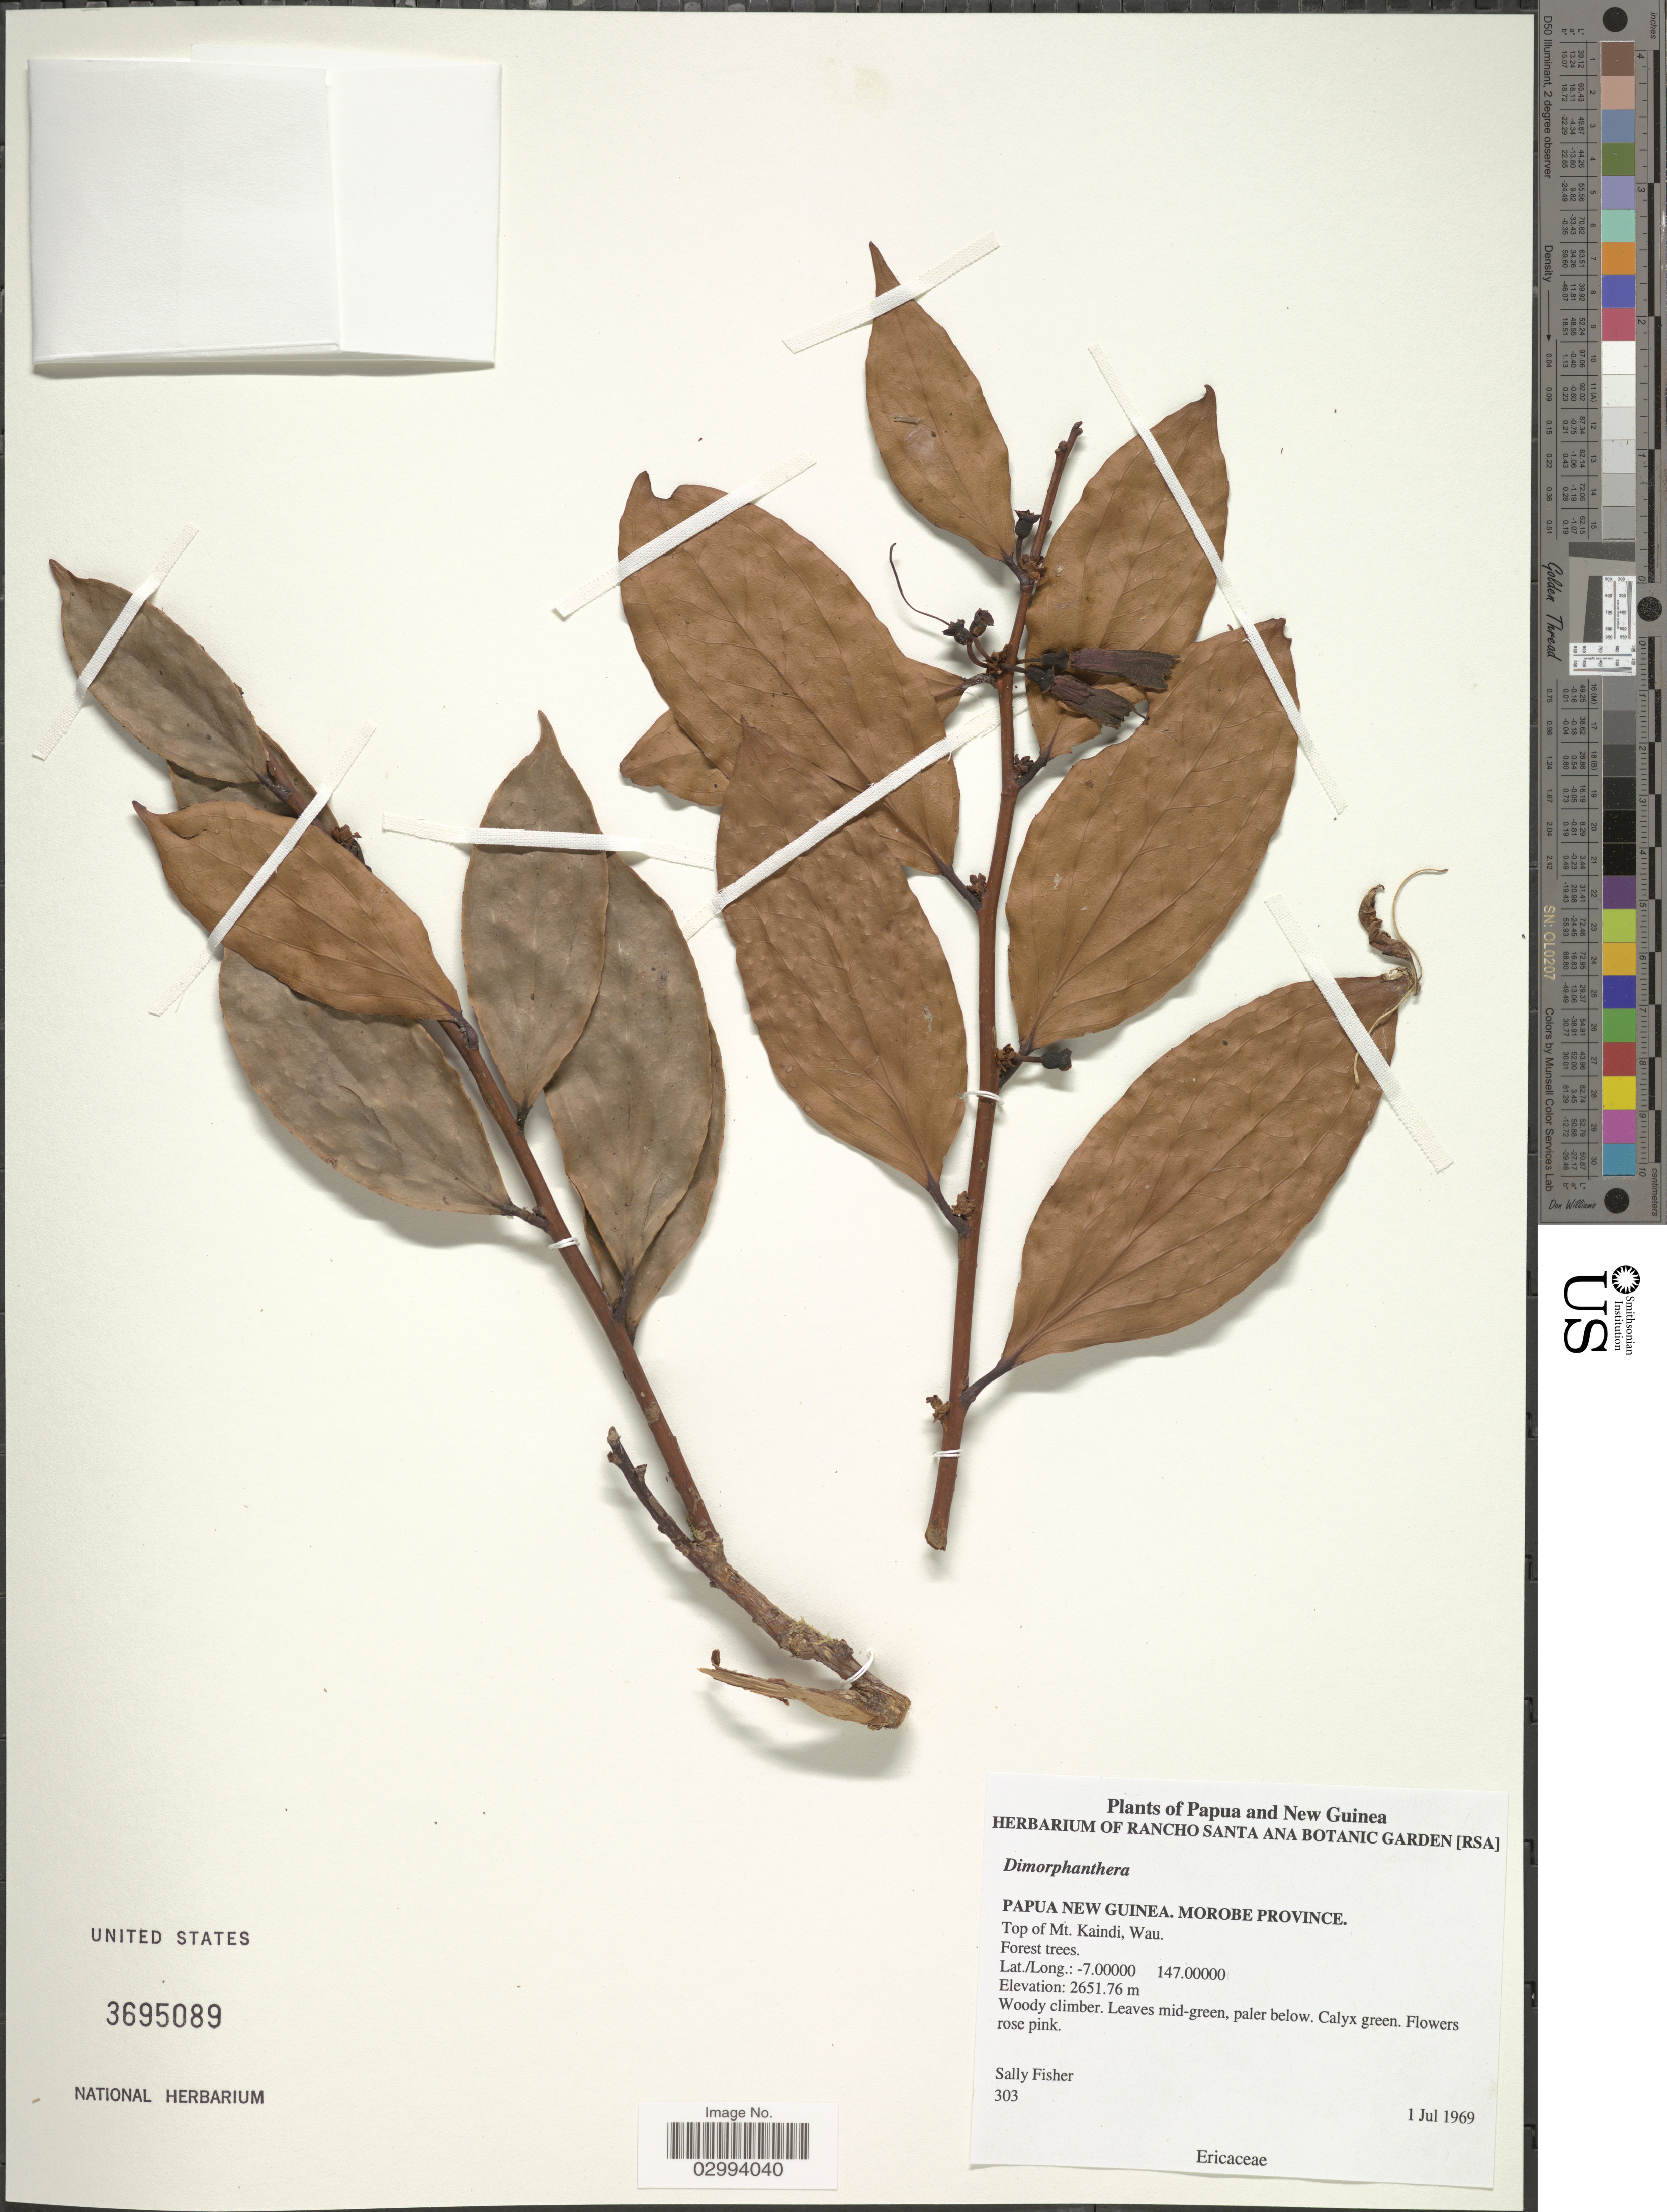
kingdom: Plantae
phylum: Tracheophyta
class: Magnoliopsida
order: Ericales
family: Ericaceae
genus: Dimorphanthera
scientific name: Dimorphanthera sp.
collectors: S. Fisher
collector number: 303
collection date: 1969-07-01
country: Papua New Guinea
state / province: Morobe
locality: Papua and New Guinea. Top of Mt. Kaindi, Wau.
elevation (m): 2651.76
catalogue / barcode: US 3695089